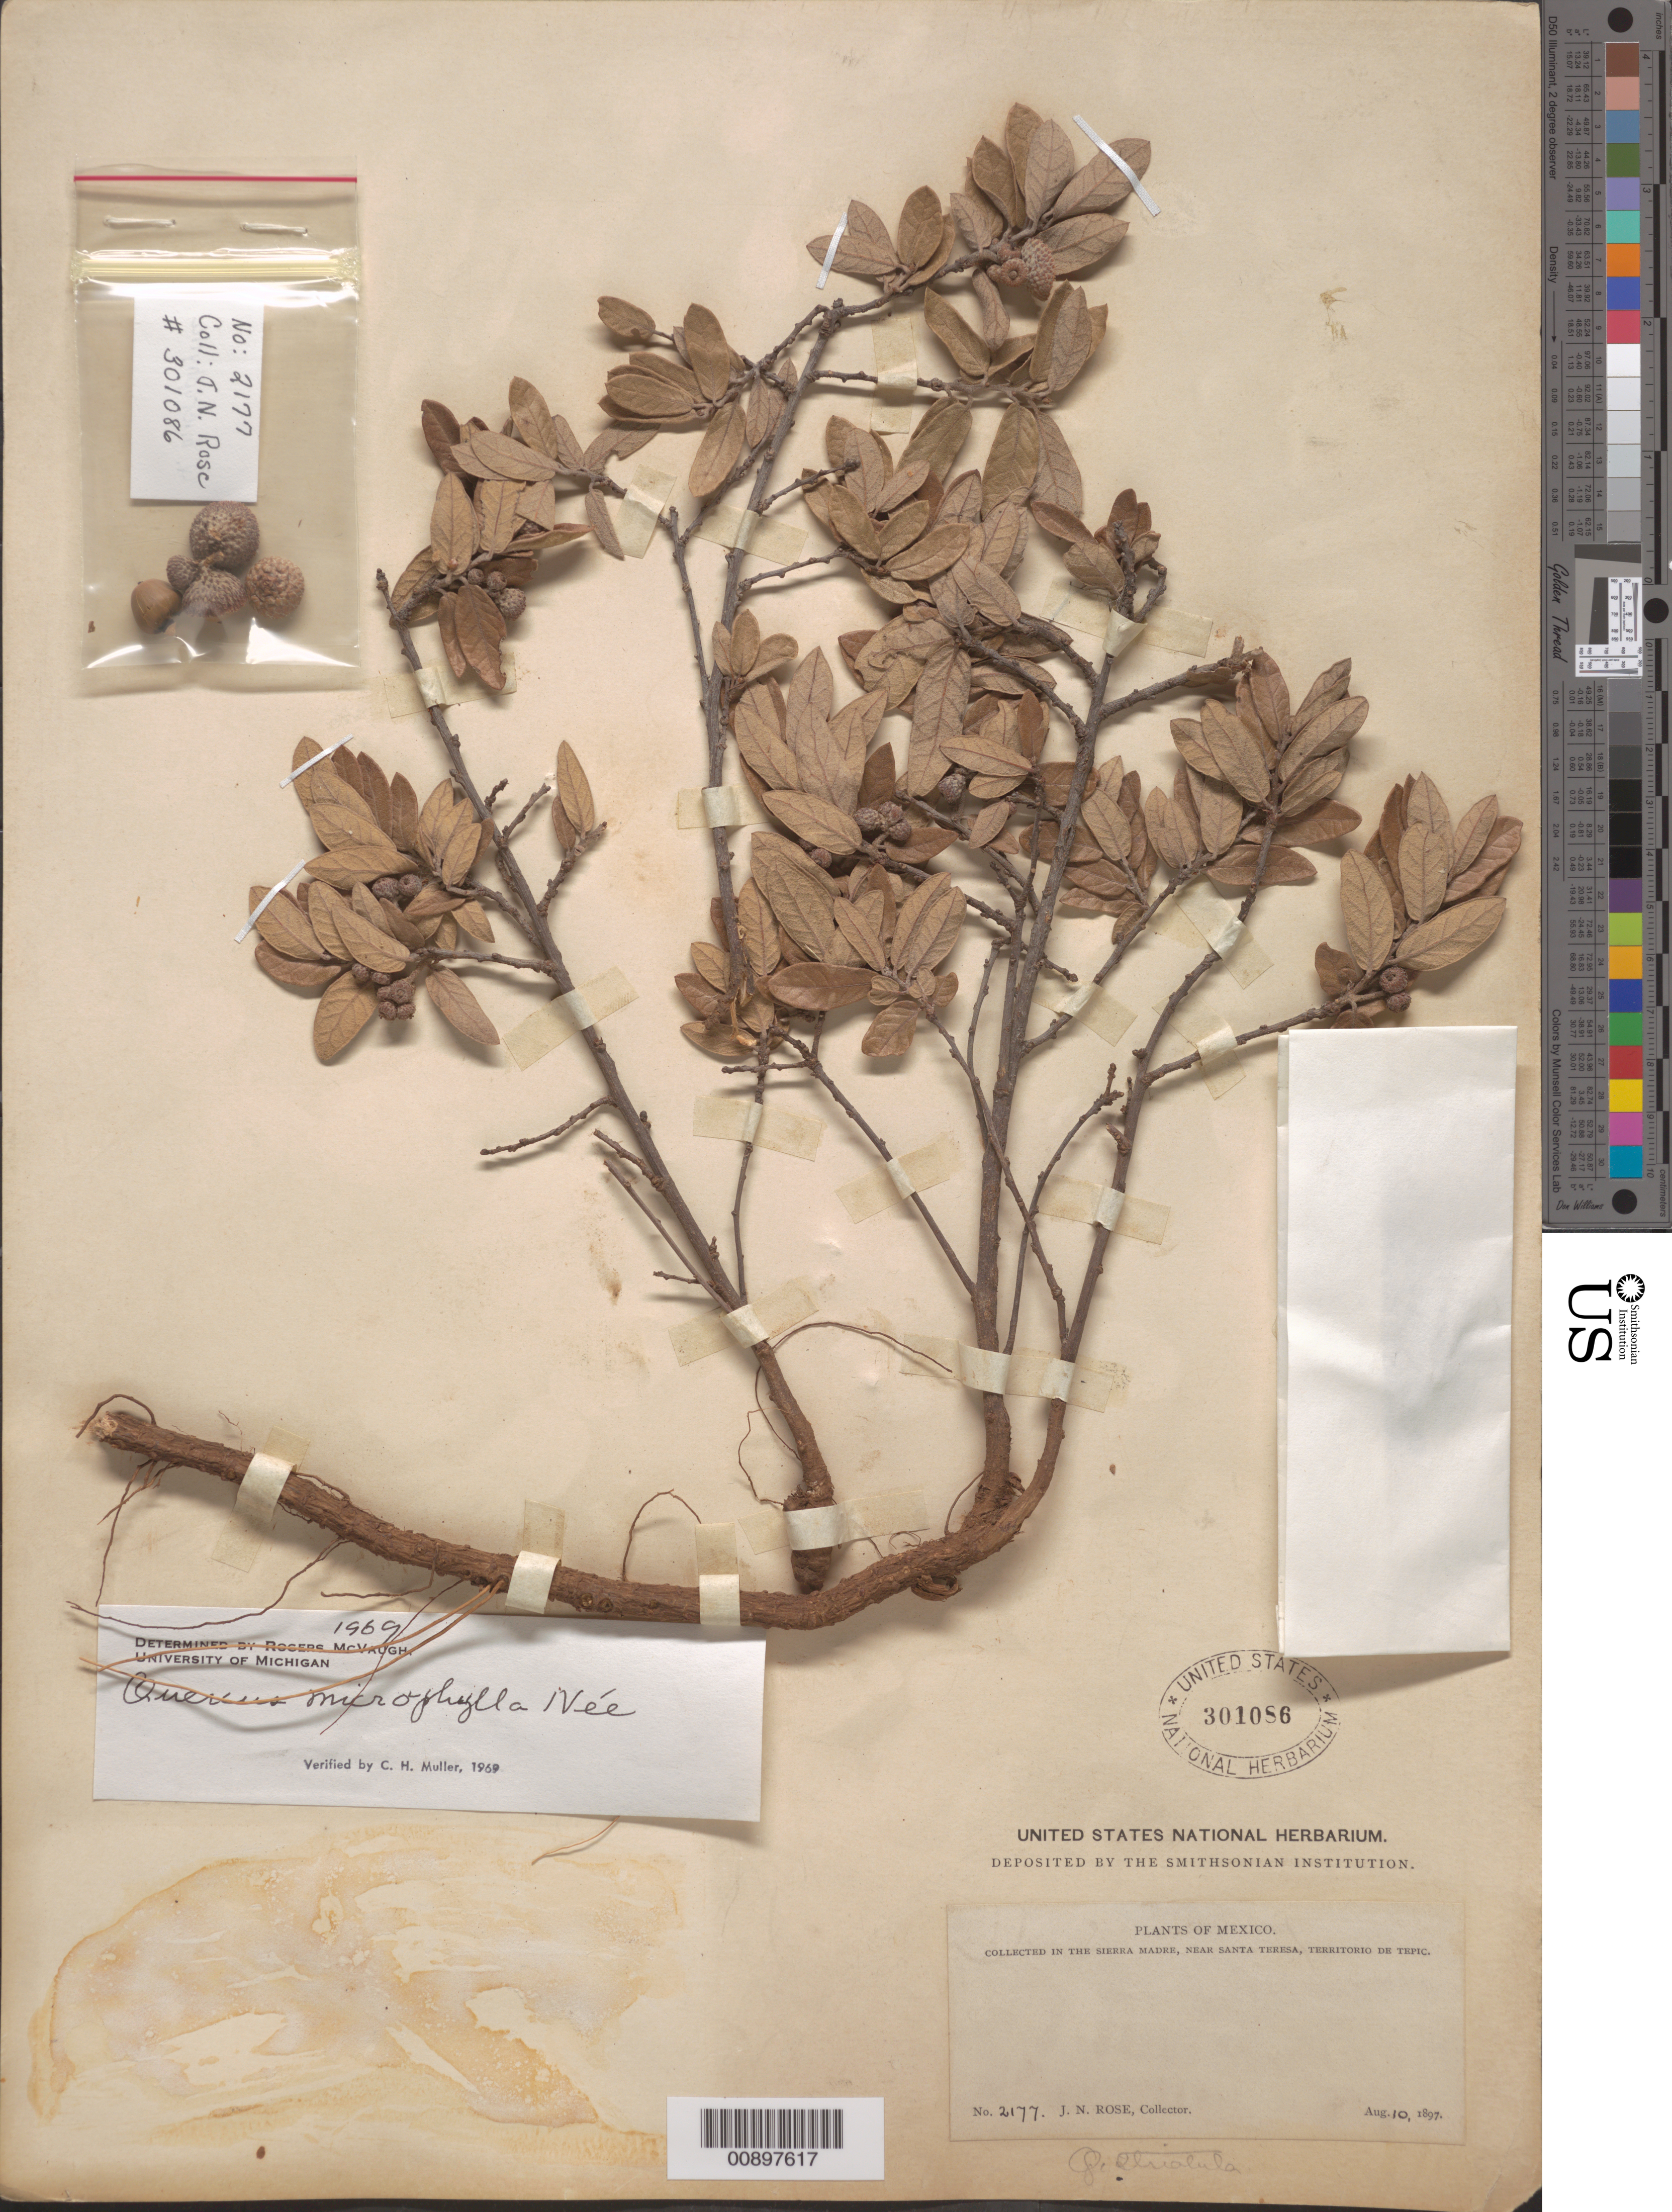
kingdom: Plantae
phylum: Tracheophyta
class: Magnoliopsida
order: Fagales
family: Fagaceae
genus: Quercus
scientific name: Quercus microphylla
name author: Née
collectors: J. N. Rose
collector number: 2177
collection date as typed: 10 Aug 1897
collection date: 1897-08-10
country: Mexico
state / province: Nayarit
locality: Sierra Madre, near Santa Teresa, Territorio de Tepic.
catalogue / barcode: US 301086